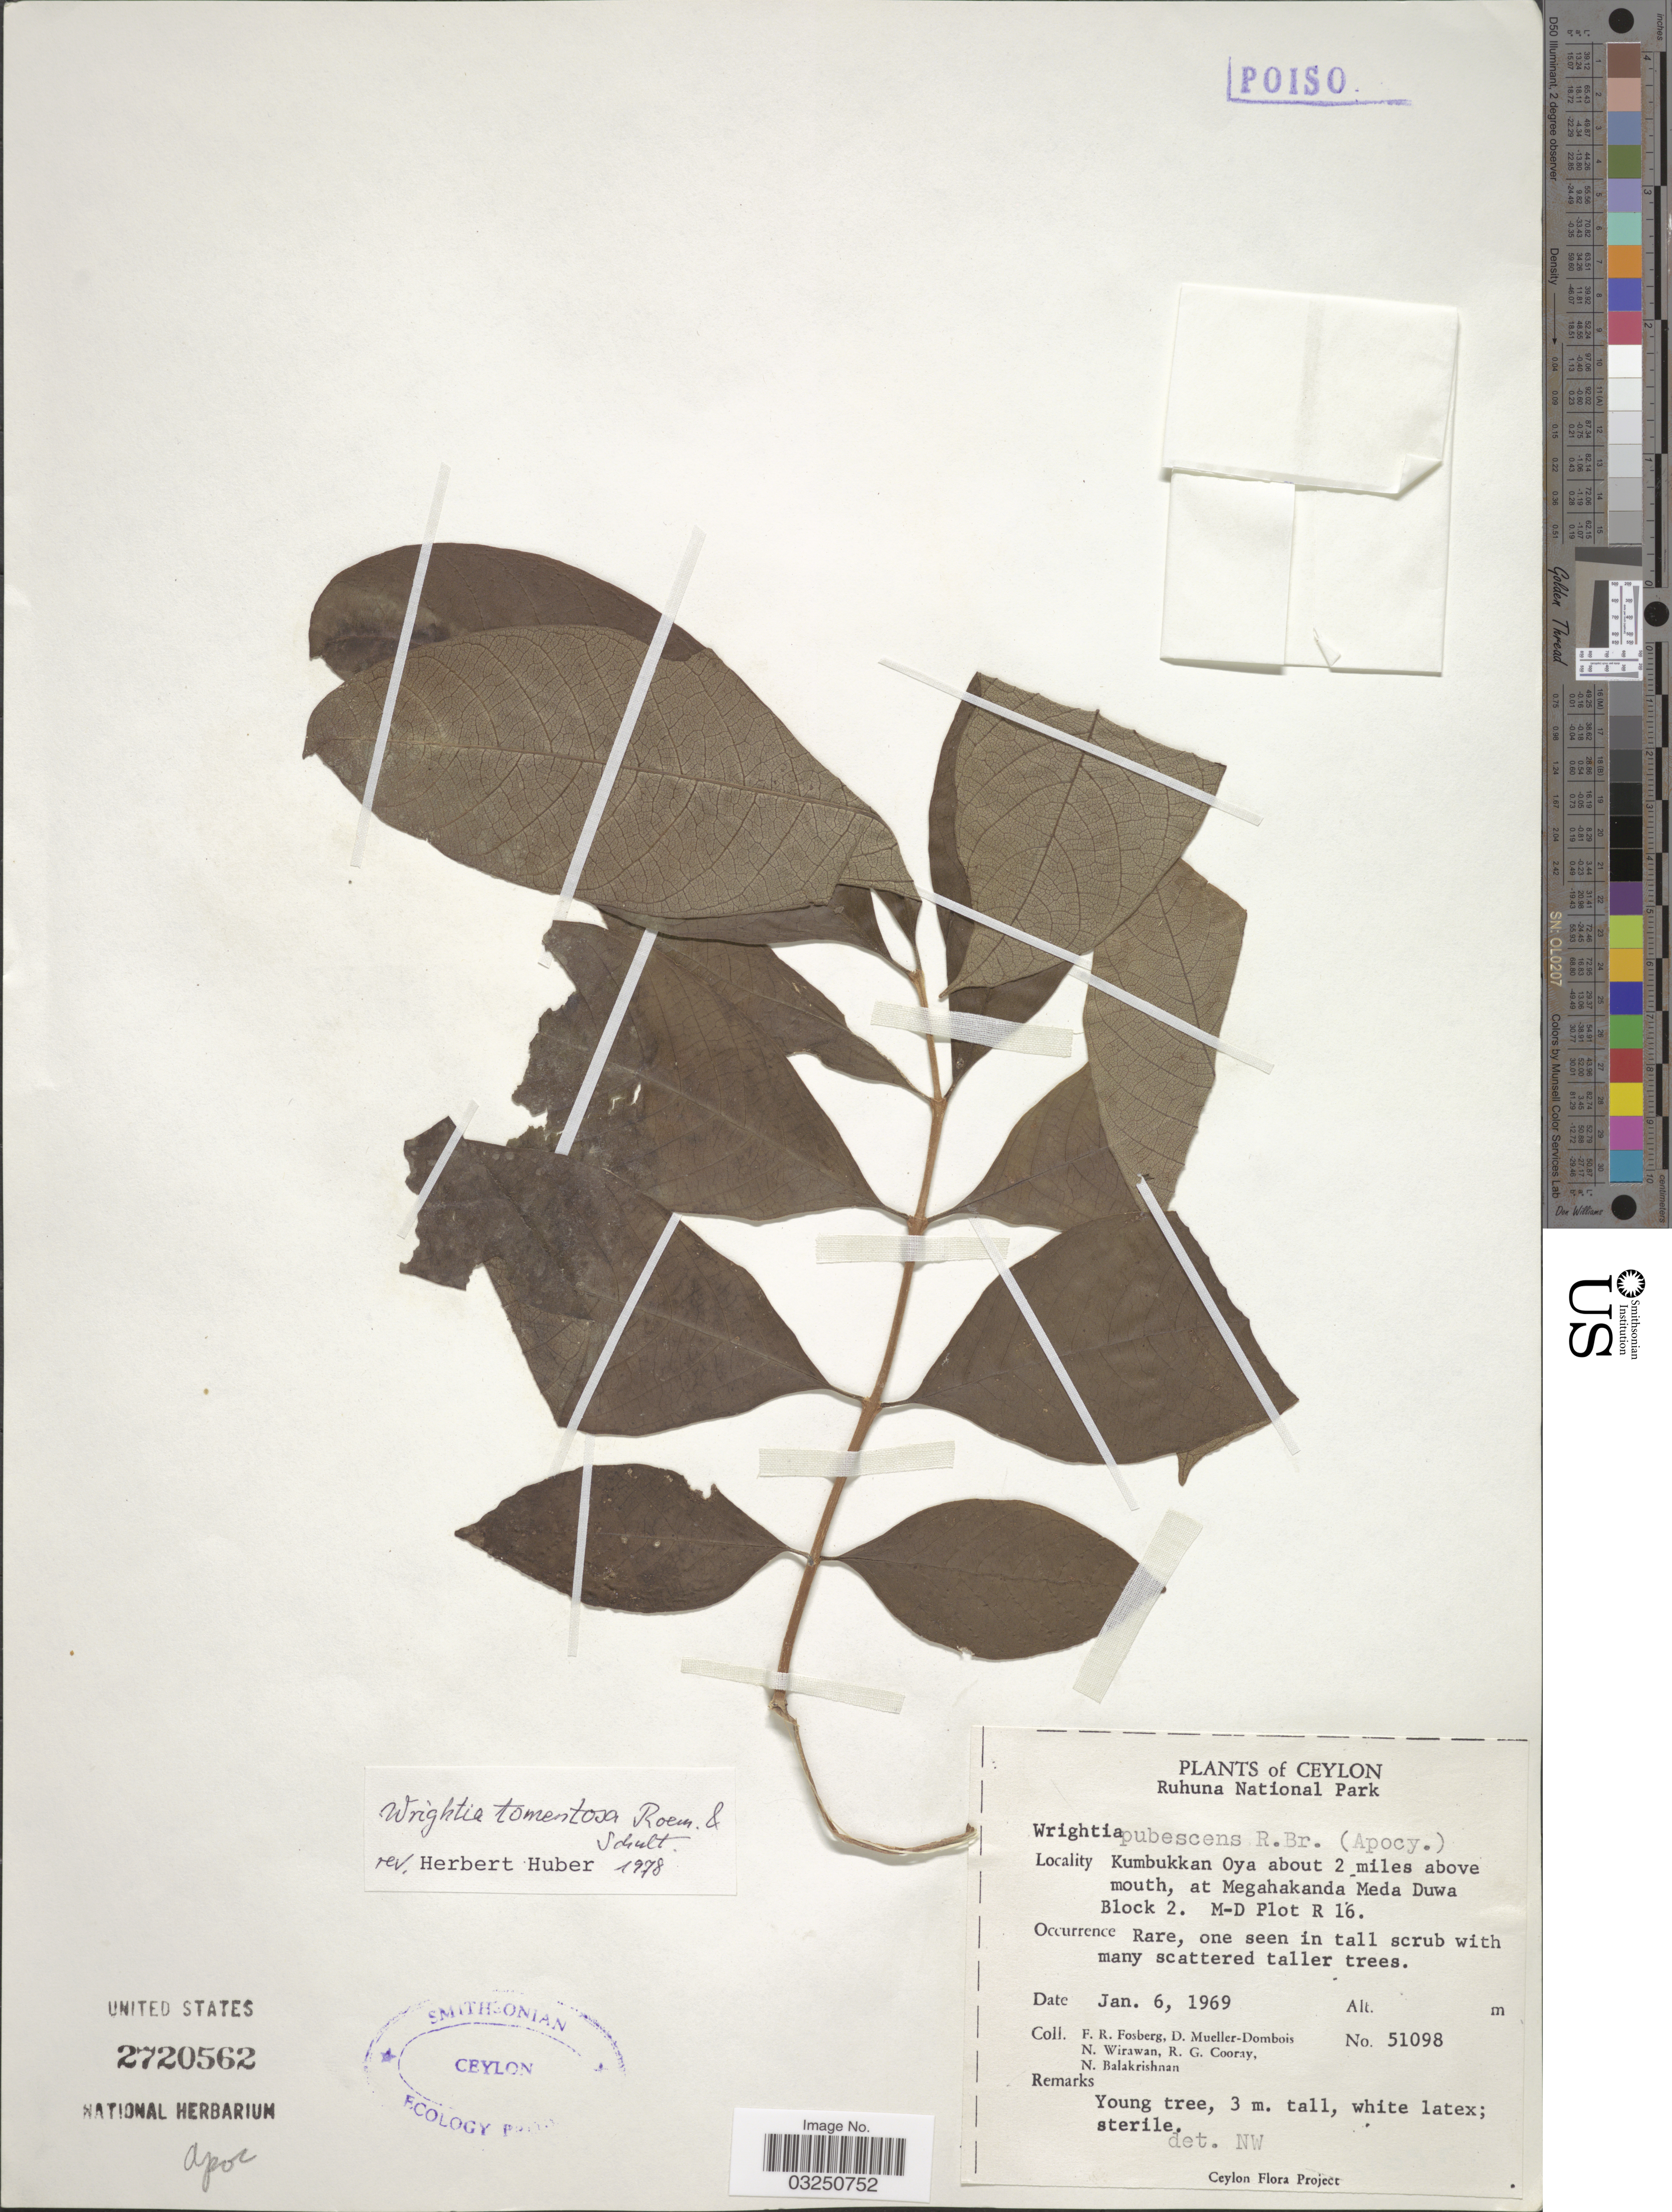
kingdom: Plantae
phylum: Tracheophyta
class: Magnoliopsida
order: Gentianales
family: Apocynaceae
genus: Wrightia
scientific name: Wrightia tomentosa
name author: Roem. & Schult.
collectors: F. R. Fosberg, D. Mueller-Dombois, N. Wirawan, R. Cooray & N. Balakrishnan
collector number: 51098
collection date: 1969-01-06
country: Sri Lanka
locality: Ceylon. Ruhuna National Park. Kumbukkan Oya about 2 miles above mouth, at Megahakanda Meda Duwa, Block 2. M-D Plot R 16.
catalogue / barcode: US 2720562